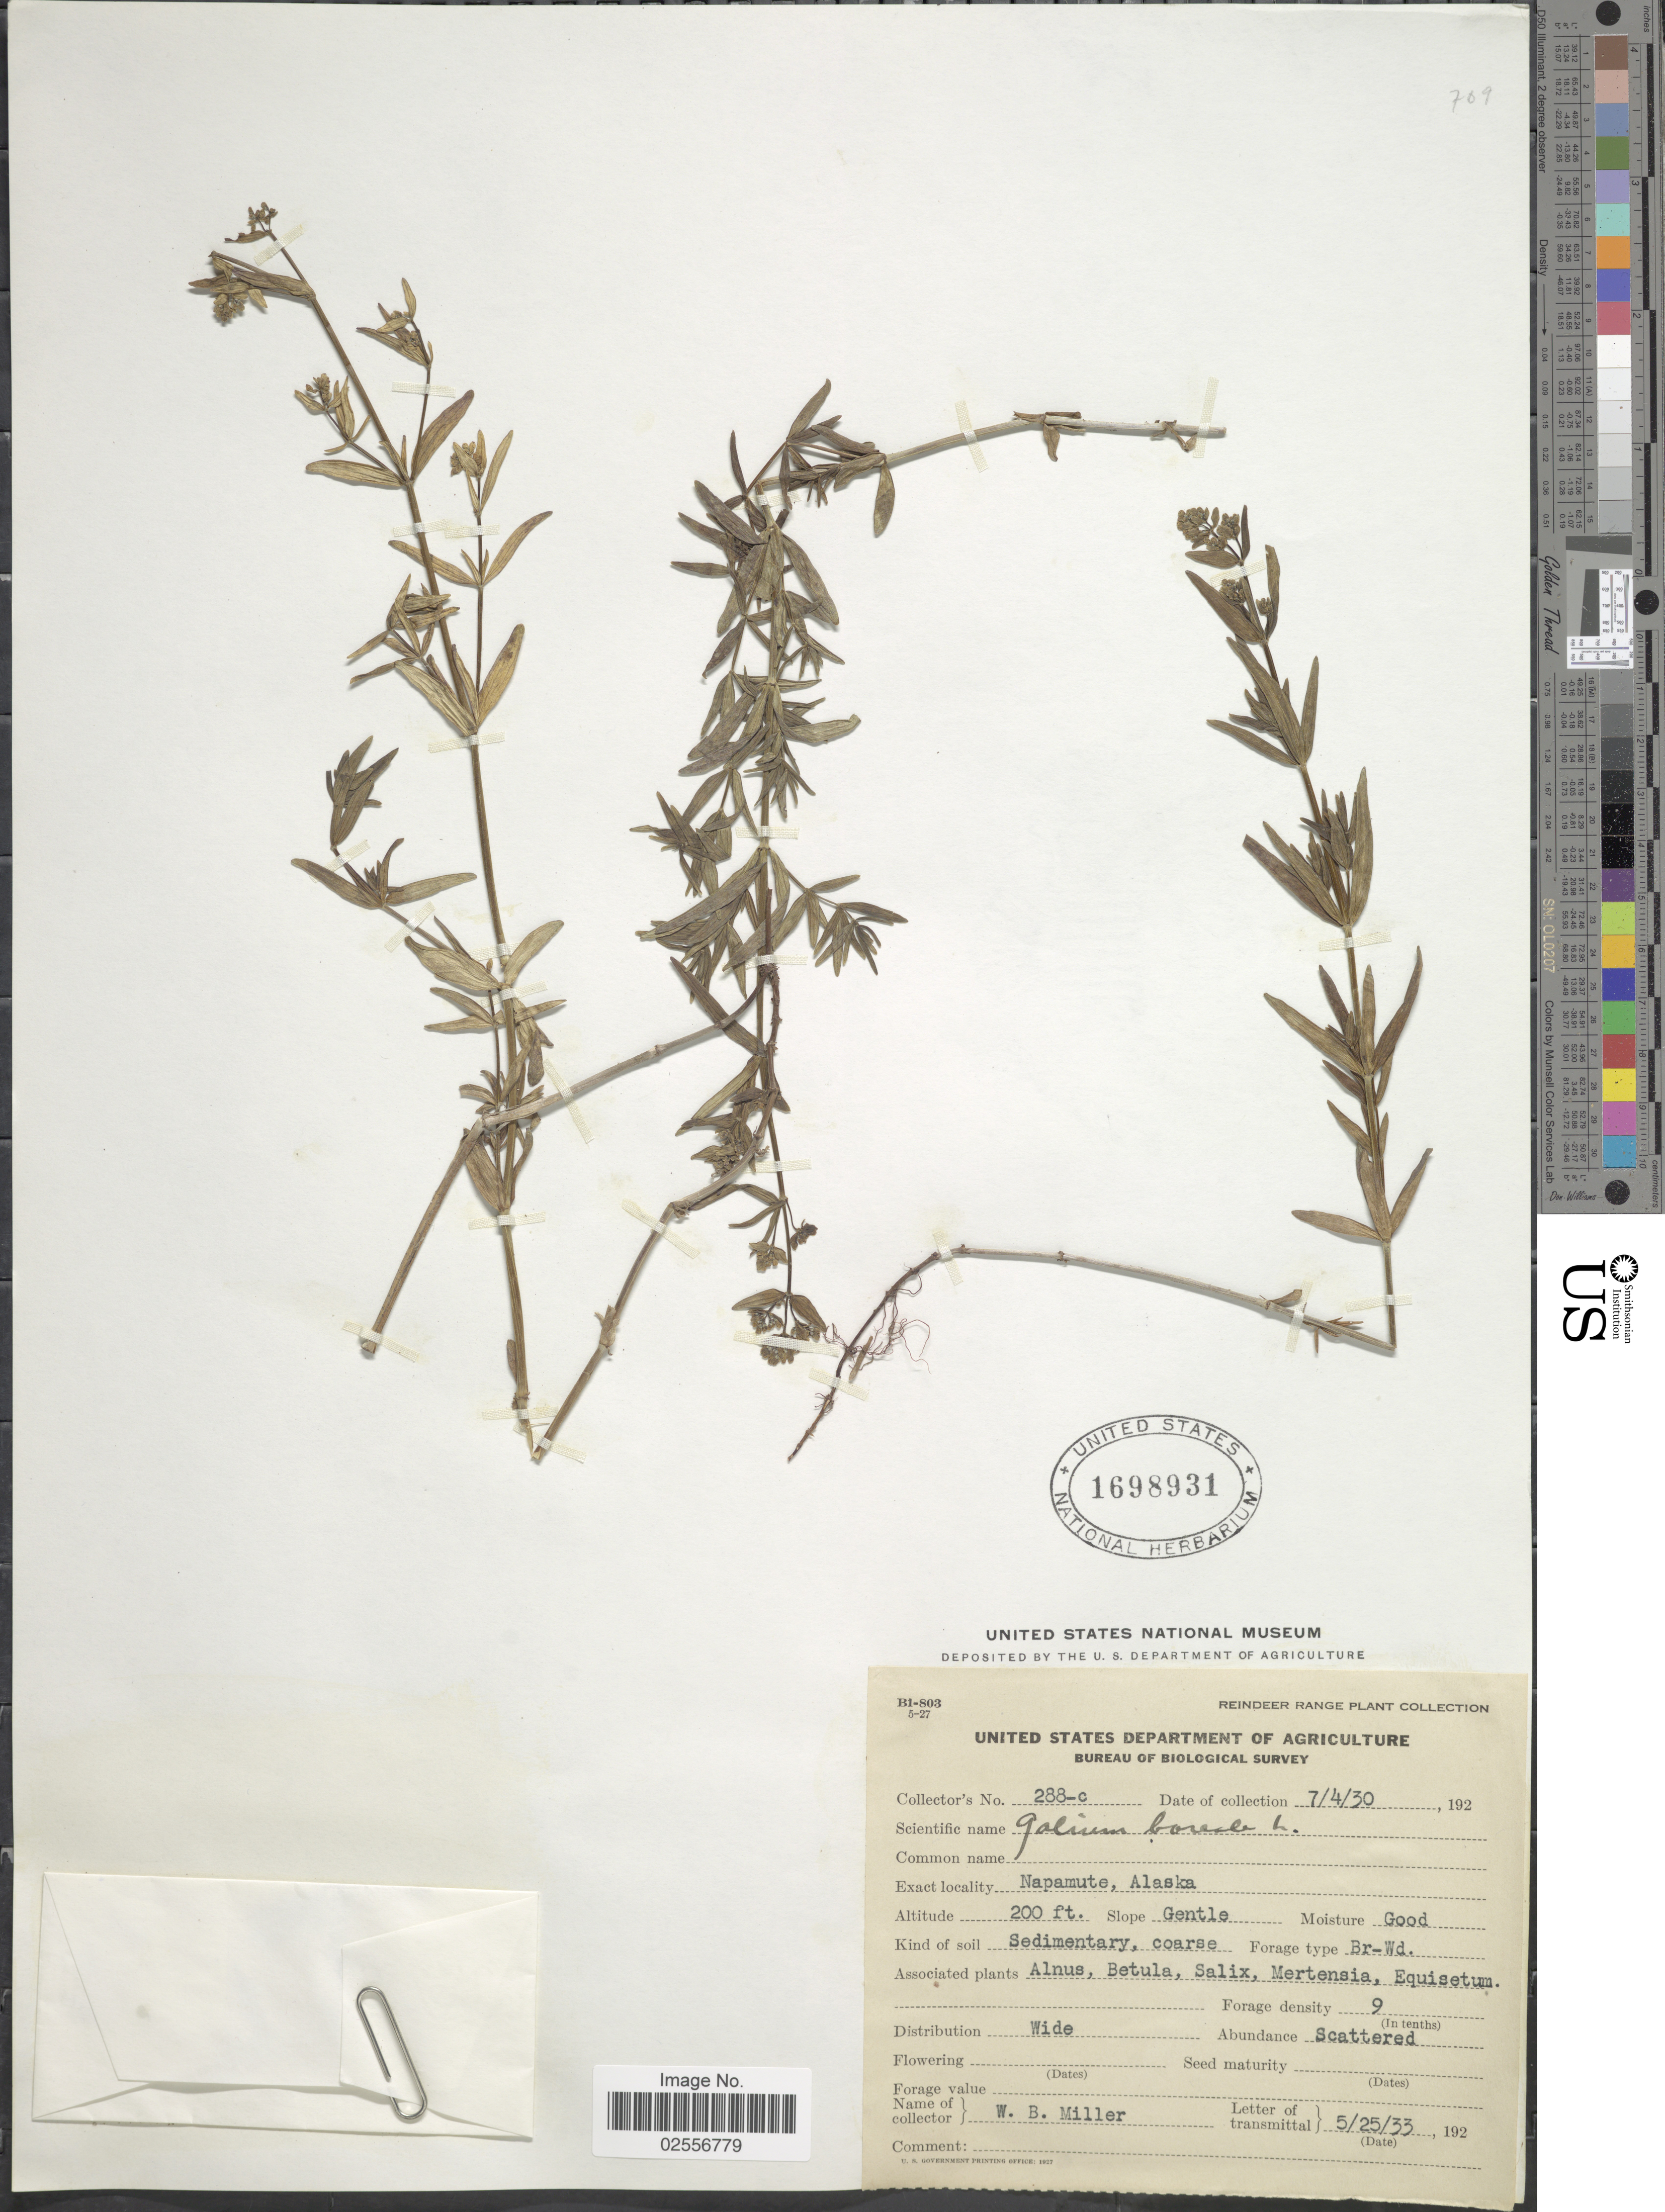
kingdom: Plantae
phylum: Tracheophyta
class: Magnoliopsida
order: Gentianales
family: Rubiaceae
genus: Galium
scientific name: Galium boreale L.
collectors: W. Miller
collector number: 288-c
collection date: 1930-07-04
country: United States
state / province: Alaska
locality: Napamute.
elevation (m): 61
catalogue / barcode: US 1698931